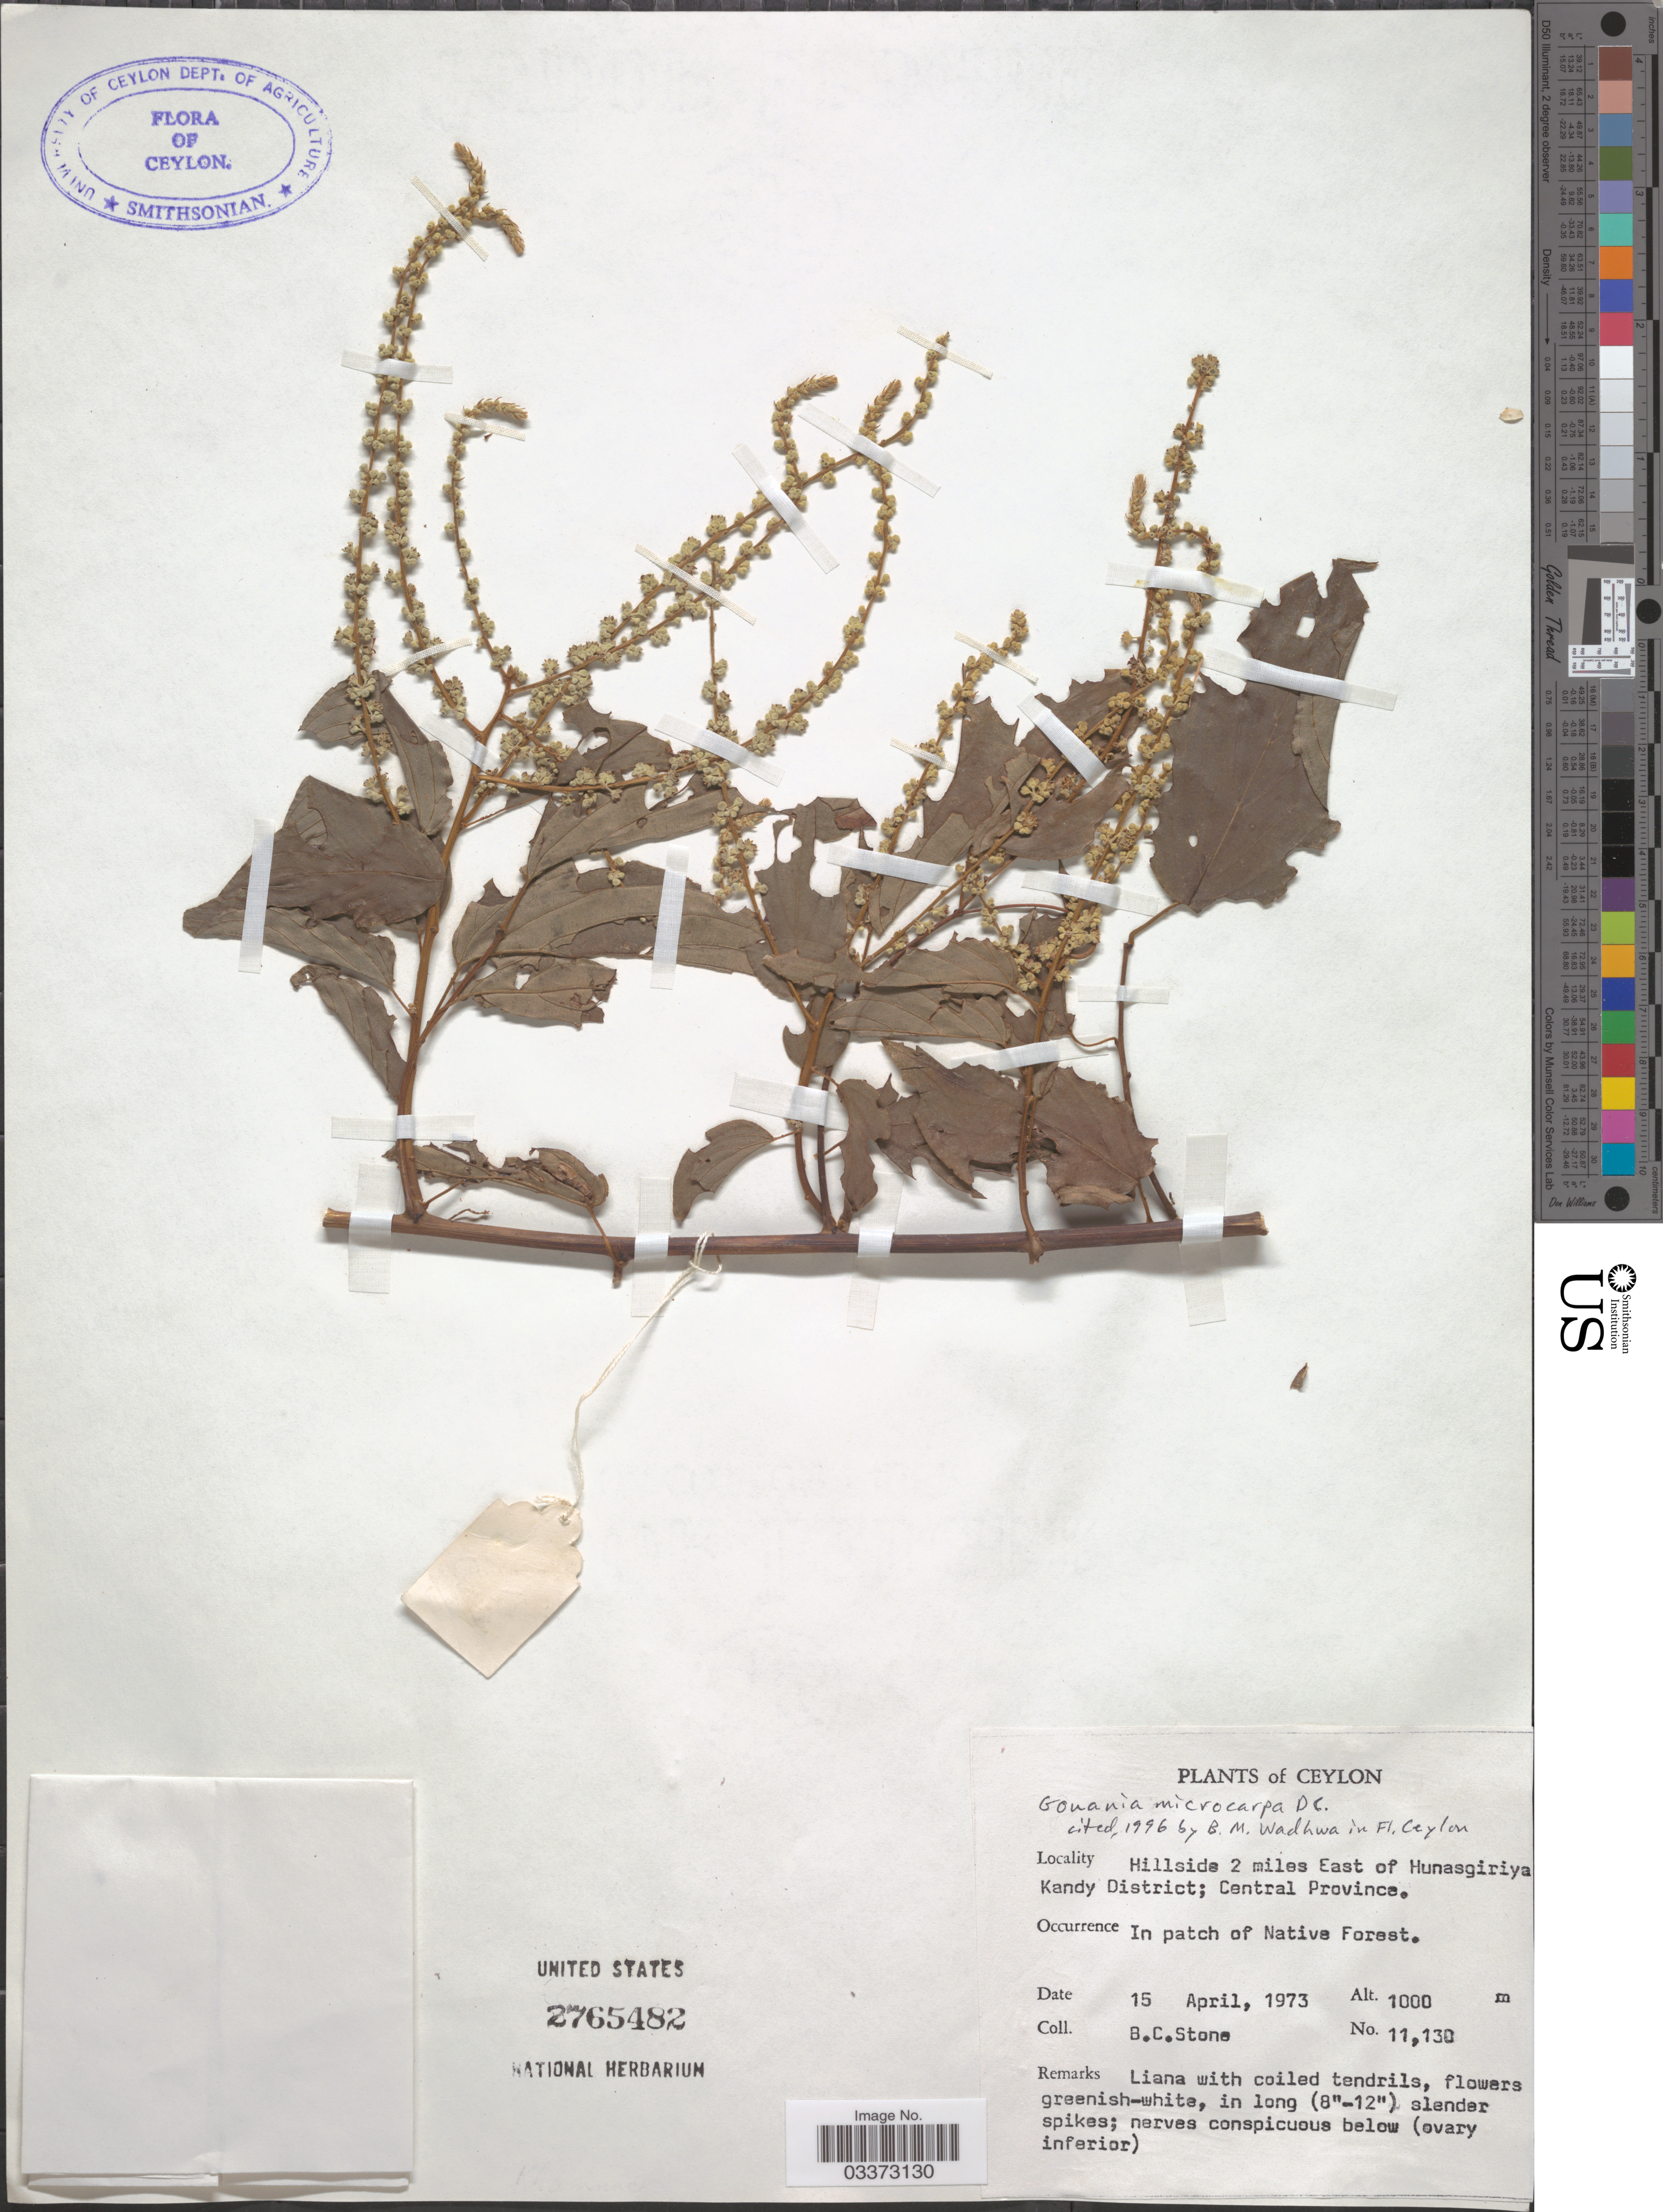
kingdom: Plantae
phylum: Tracheophyta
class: Magnoliopsida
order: Rosales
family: Rhamnaceae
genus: Gouania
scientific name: Gouania microcarpa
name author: DC.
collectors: B. C. Stone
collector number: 11130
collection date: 1973-04-15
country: Sri Lanka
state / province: Central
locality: Ceylon. Hillside 2 miles East of Hunasgiriya Kandy District.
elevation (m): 1000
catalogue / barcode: US 2765482